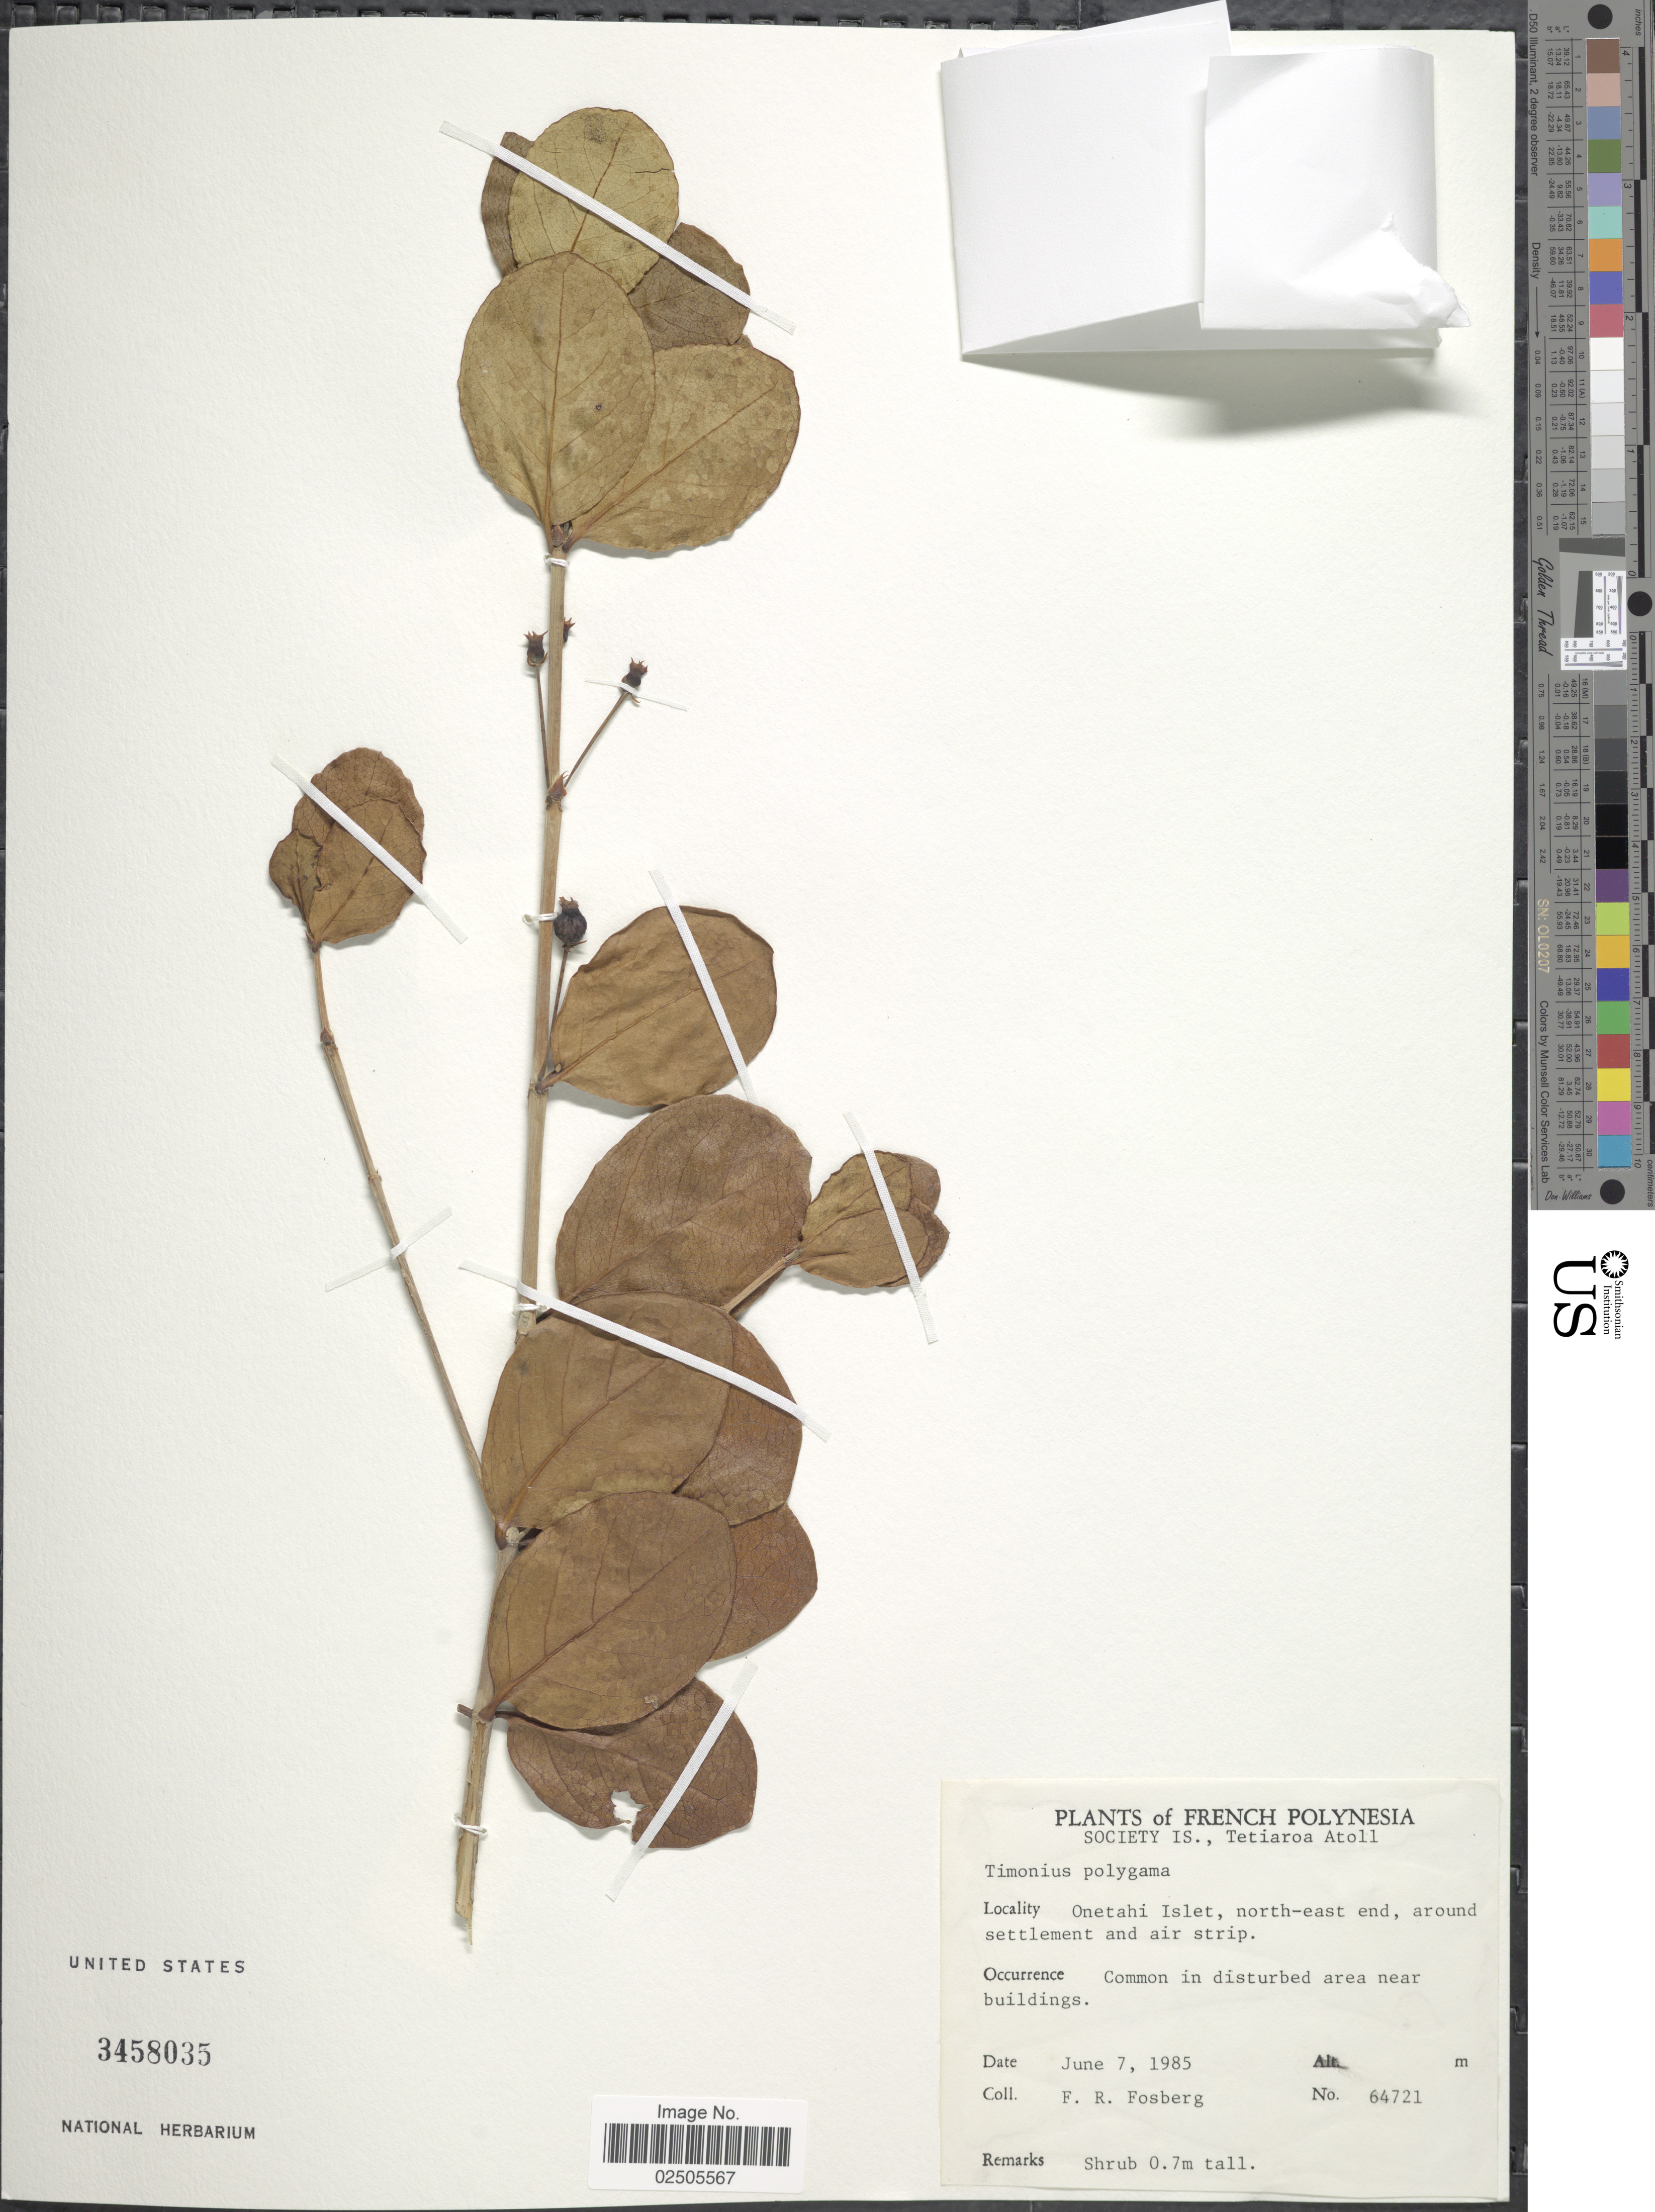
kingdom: Plantae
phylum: Tracheophyta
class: Magnoliopsida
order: Gentianales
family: Rubiaceae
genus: Timonius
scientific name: Timonius polygamus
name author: (G. Forst.) Rob.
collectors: F. R. Fosberg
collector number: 64721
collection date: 1985-06-07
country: French Polynesia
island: Tetiaroa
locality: Society Islands, Tetiaroa Atoll, Onetahi Islet, north-east end, around settlement and air strip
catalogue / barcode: US 3458035